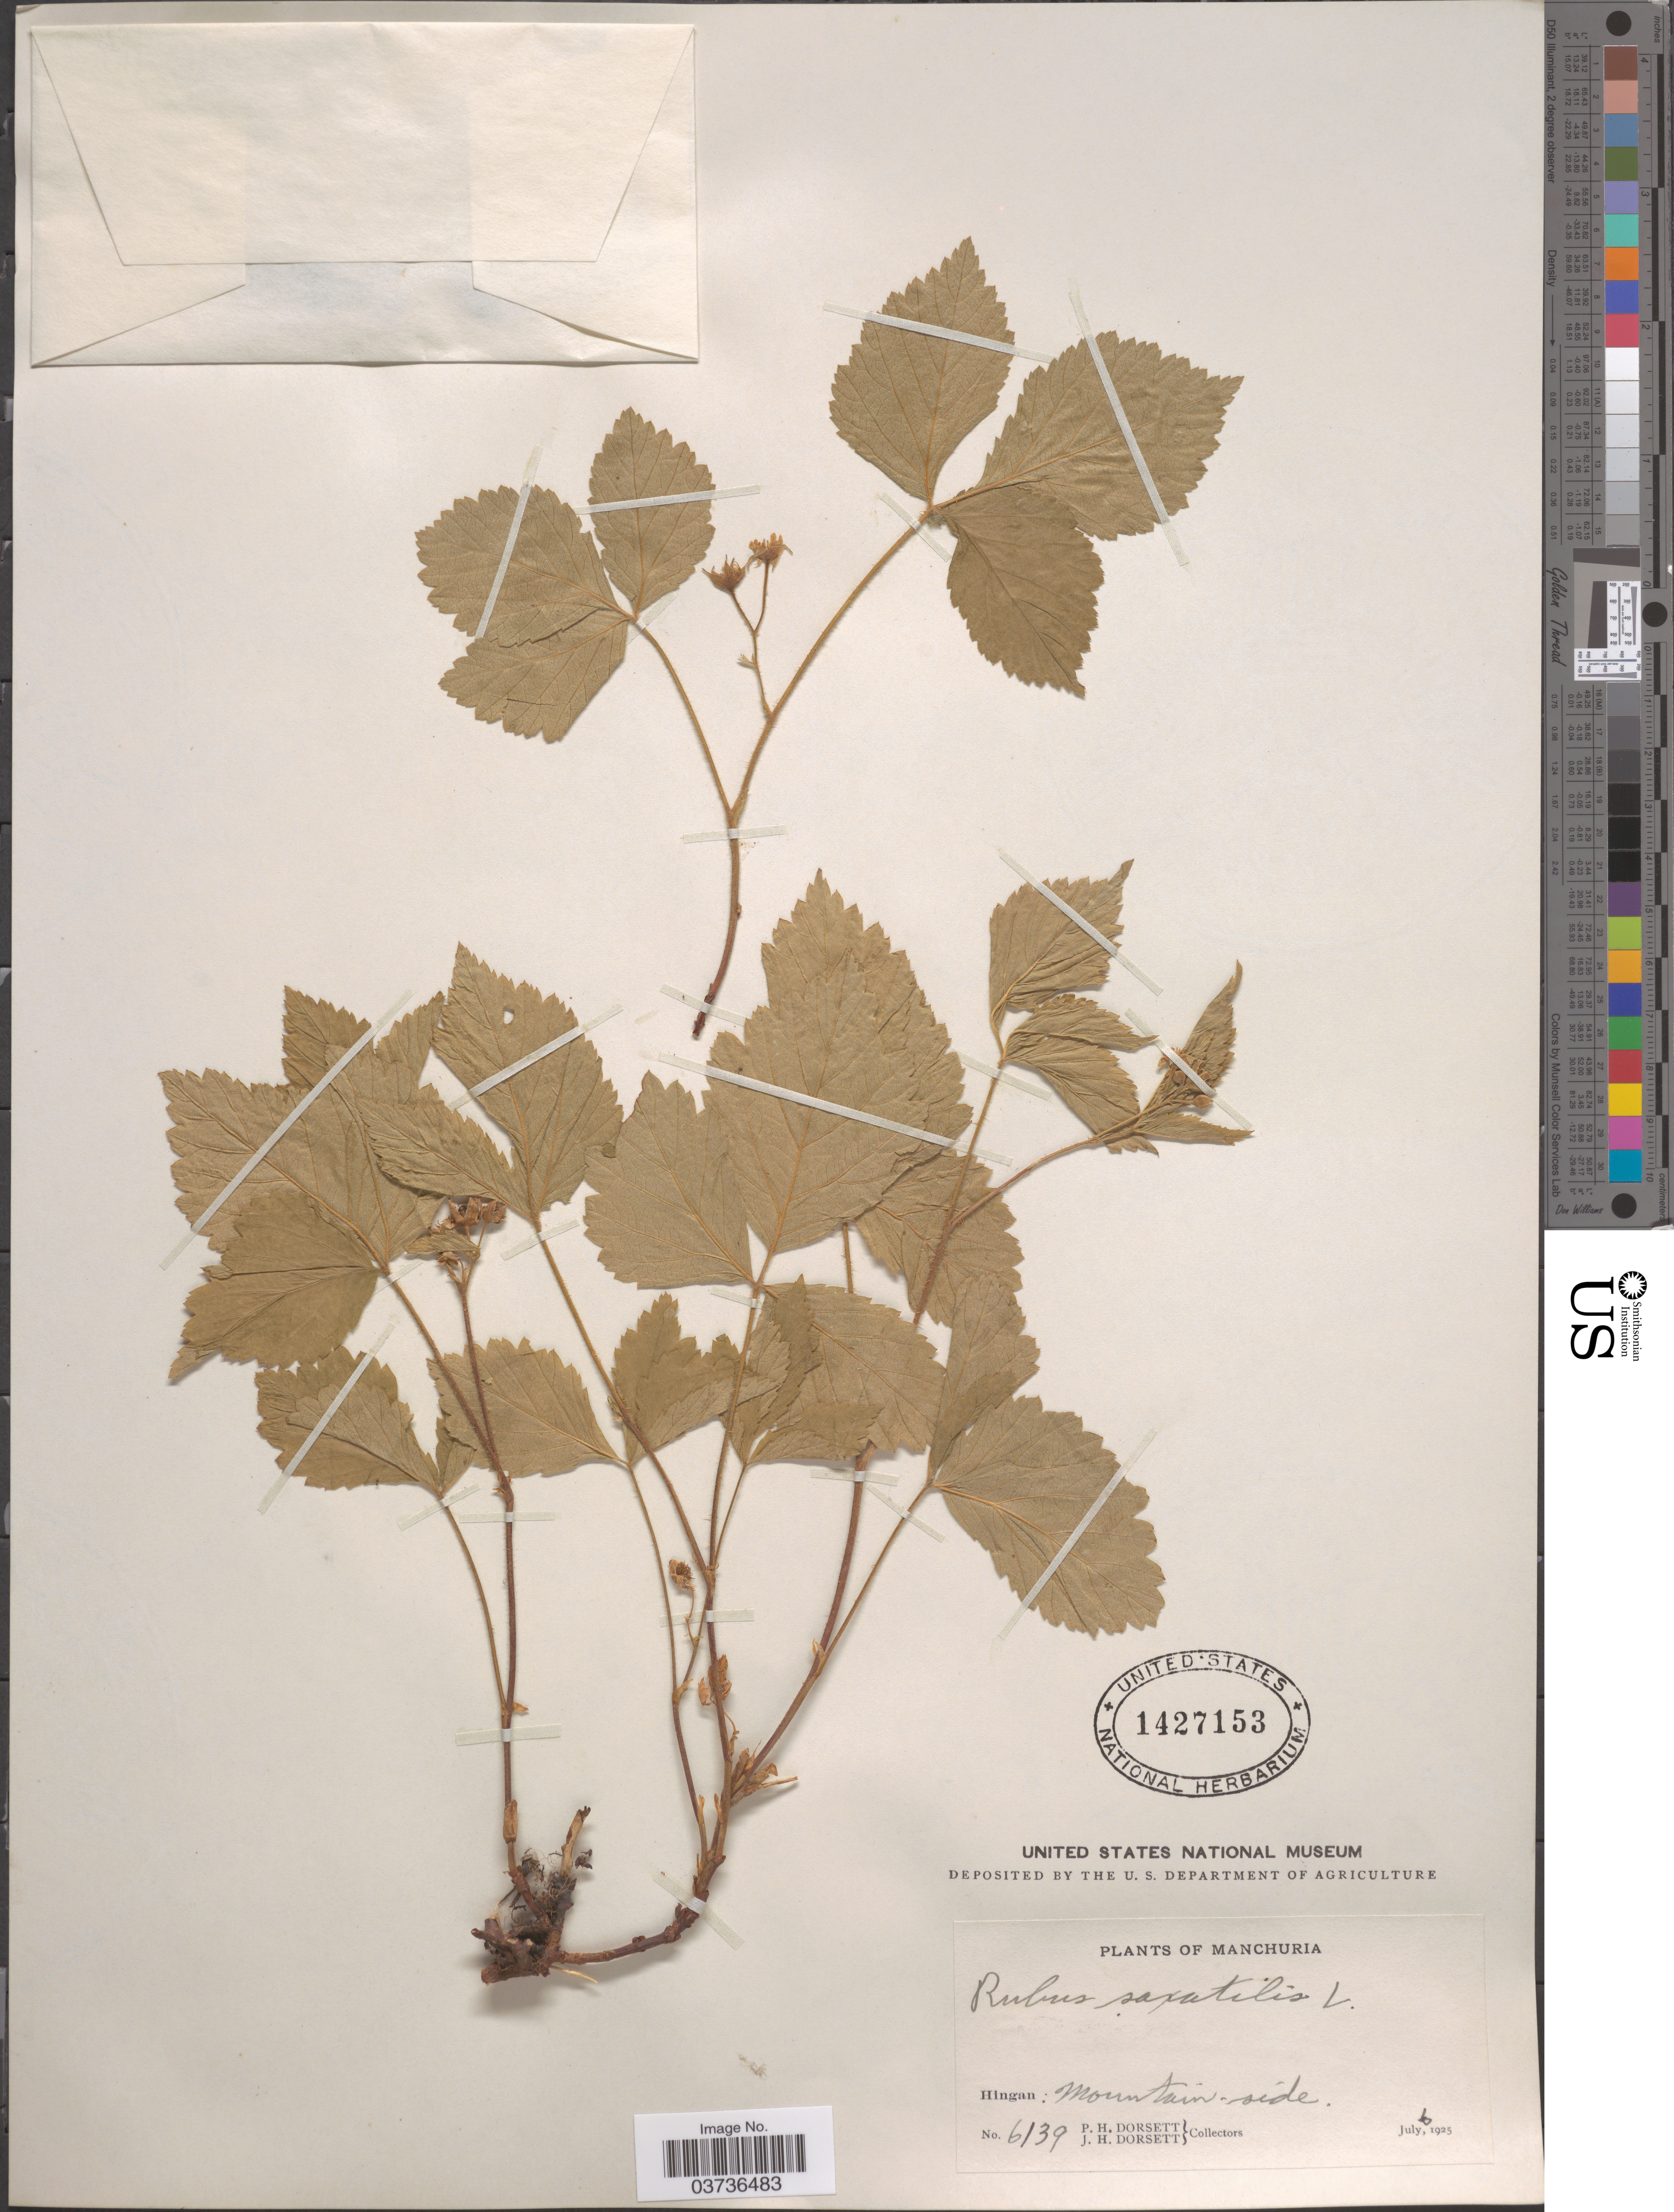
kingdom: Plantae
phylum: Tracheophyta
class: Magnoliopsida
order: Rosales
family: Rosaceae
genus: Rubus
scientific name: Rubus saxatilis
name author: L.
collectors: P. H. Dorsett & J. Dorsett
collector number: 6139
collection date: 1925-07-06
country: China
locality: Manchuria. Hingan: Mountain-side.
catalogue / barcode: US 1427153